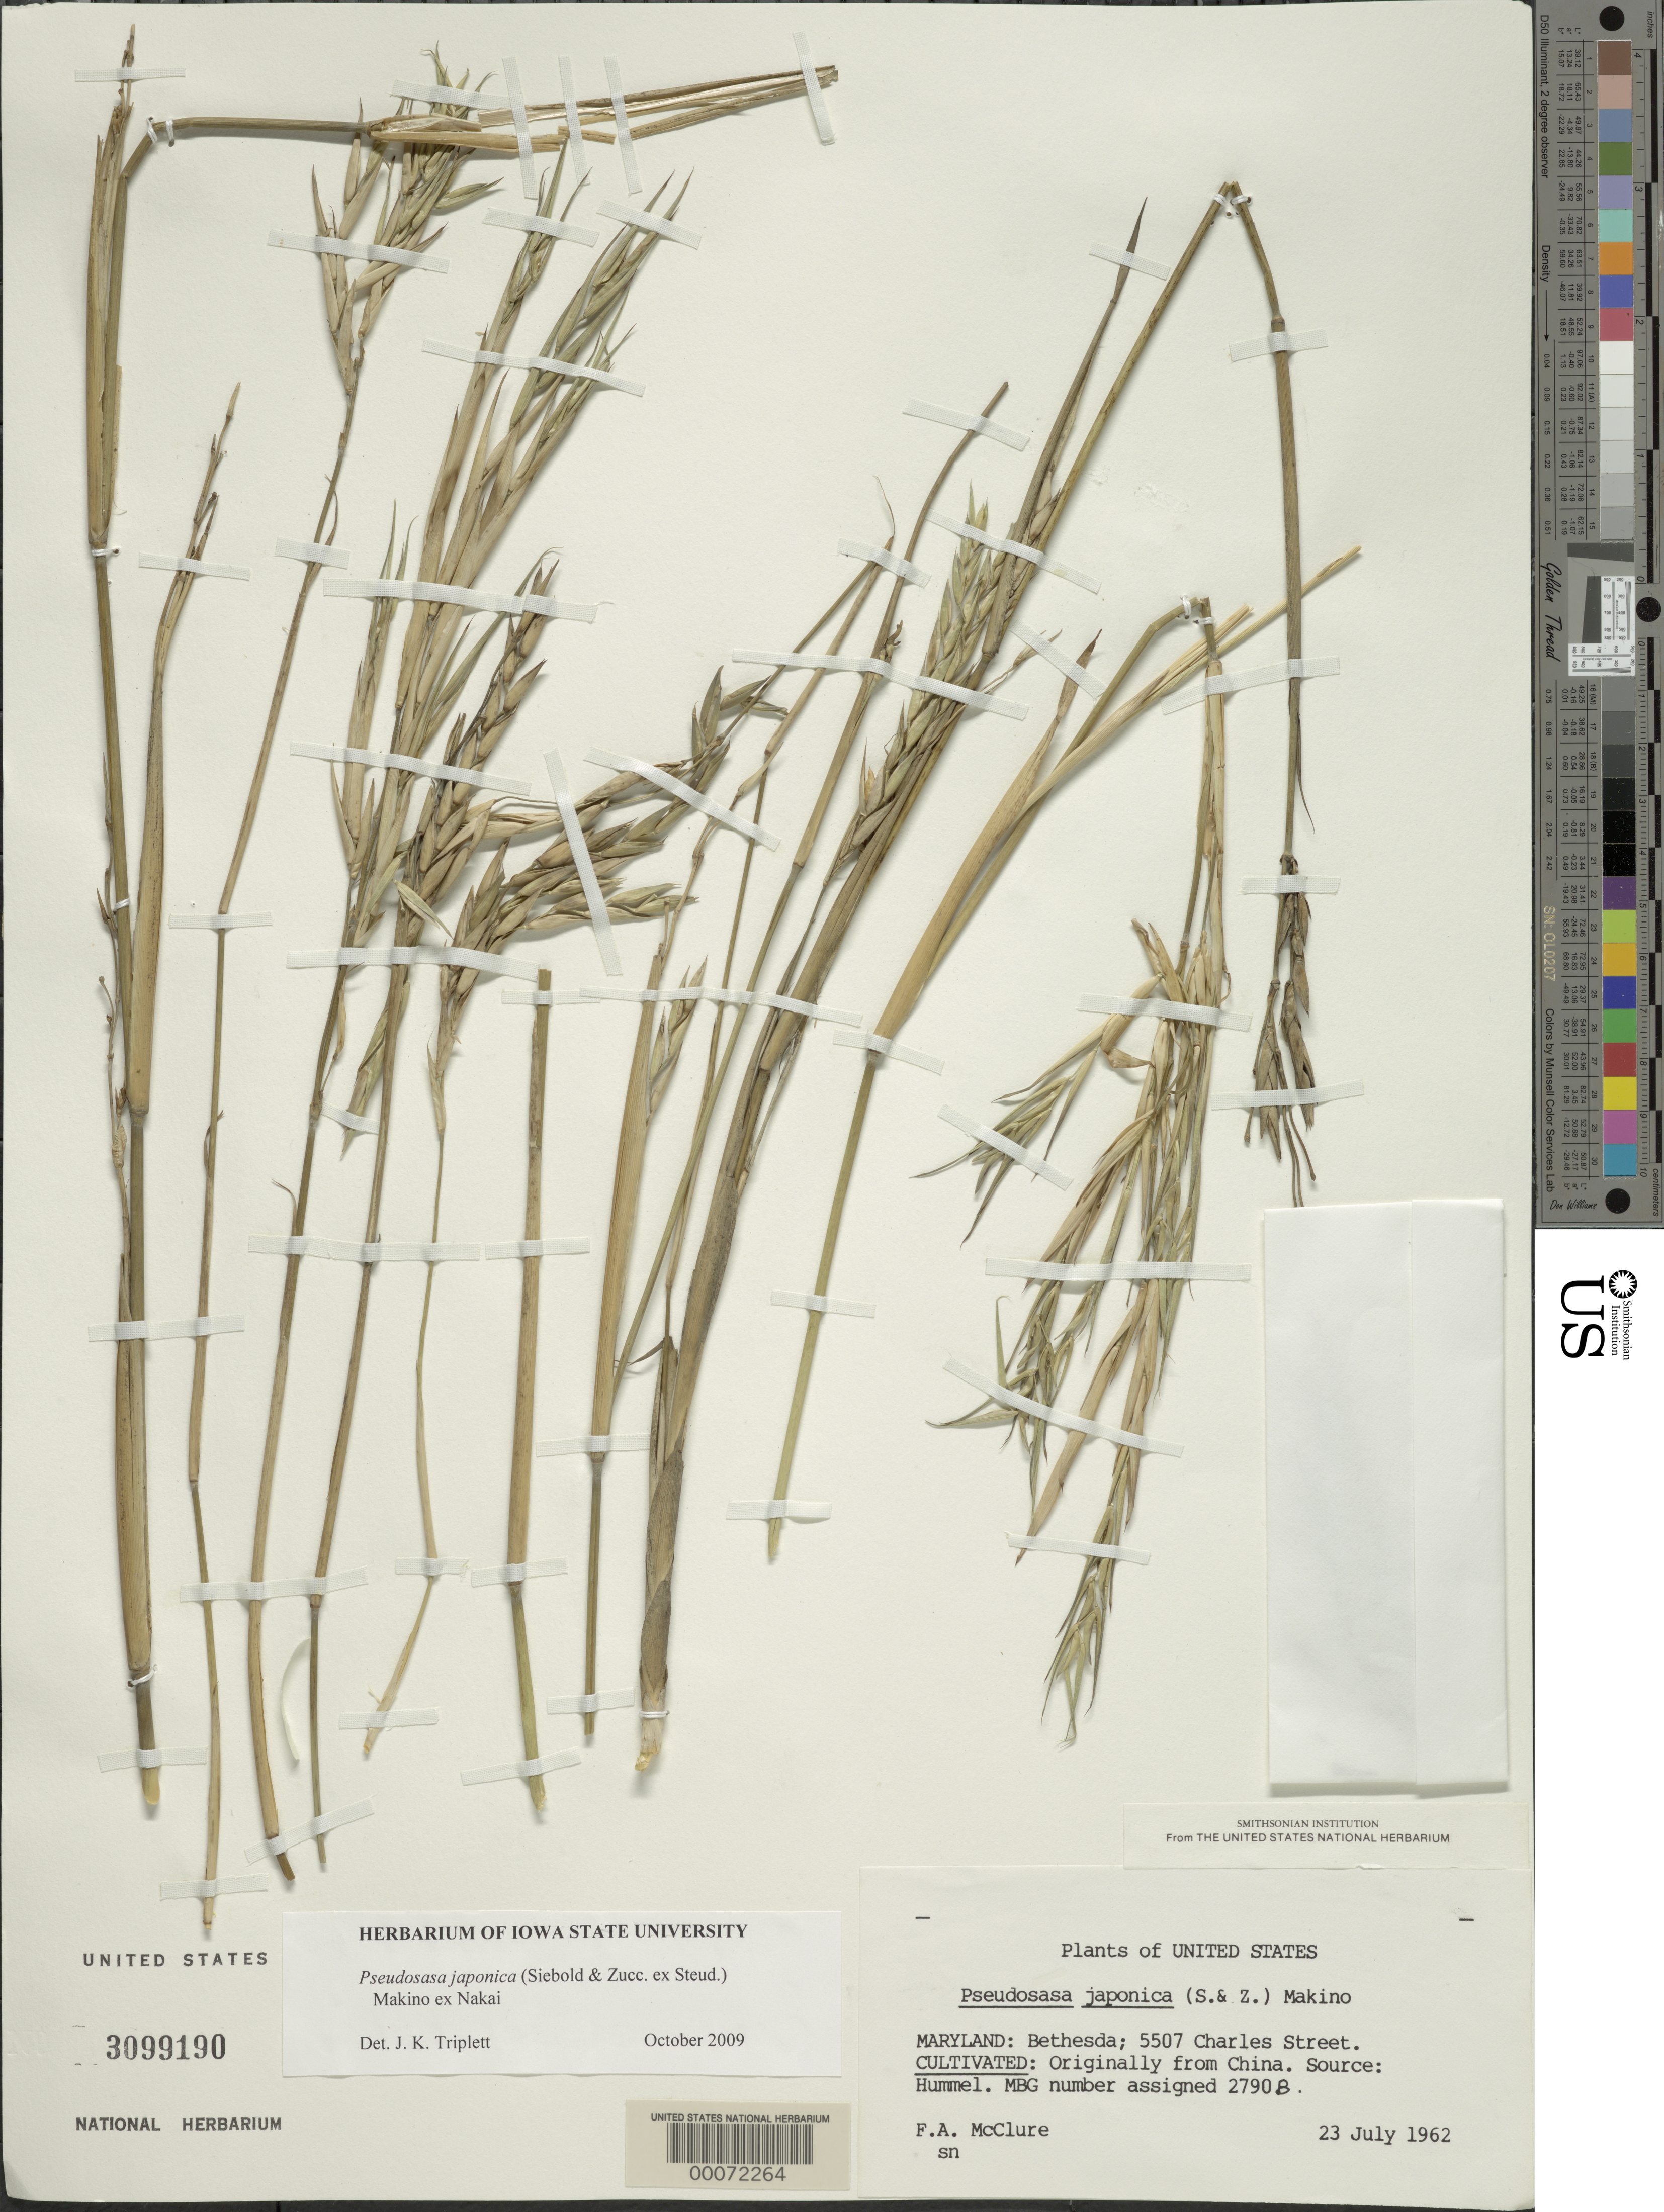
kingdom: Plantae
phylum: Tracheophyta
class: Liliopsida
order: Poales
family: Poaceae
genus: Pseudosasa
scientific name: Pseudosasa japonica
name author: (Siebold & Zucc. ex Steud.) Makino ex Nakai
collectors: F. A. McClure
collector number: MBG 2790B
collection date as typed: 23 Jul 1962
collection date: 1962-07-23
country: United States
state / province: Maryland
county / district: Montgomery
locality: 5507 Charles Street, Bethesda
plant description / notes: Leaf Complement, Culm; MBG # 2790 B; originally from China; source: Hummel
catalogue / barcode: US 3099190